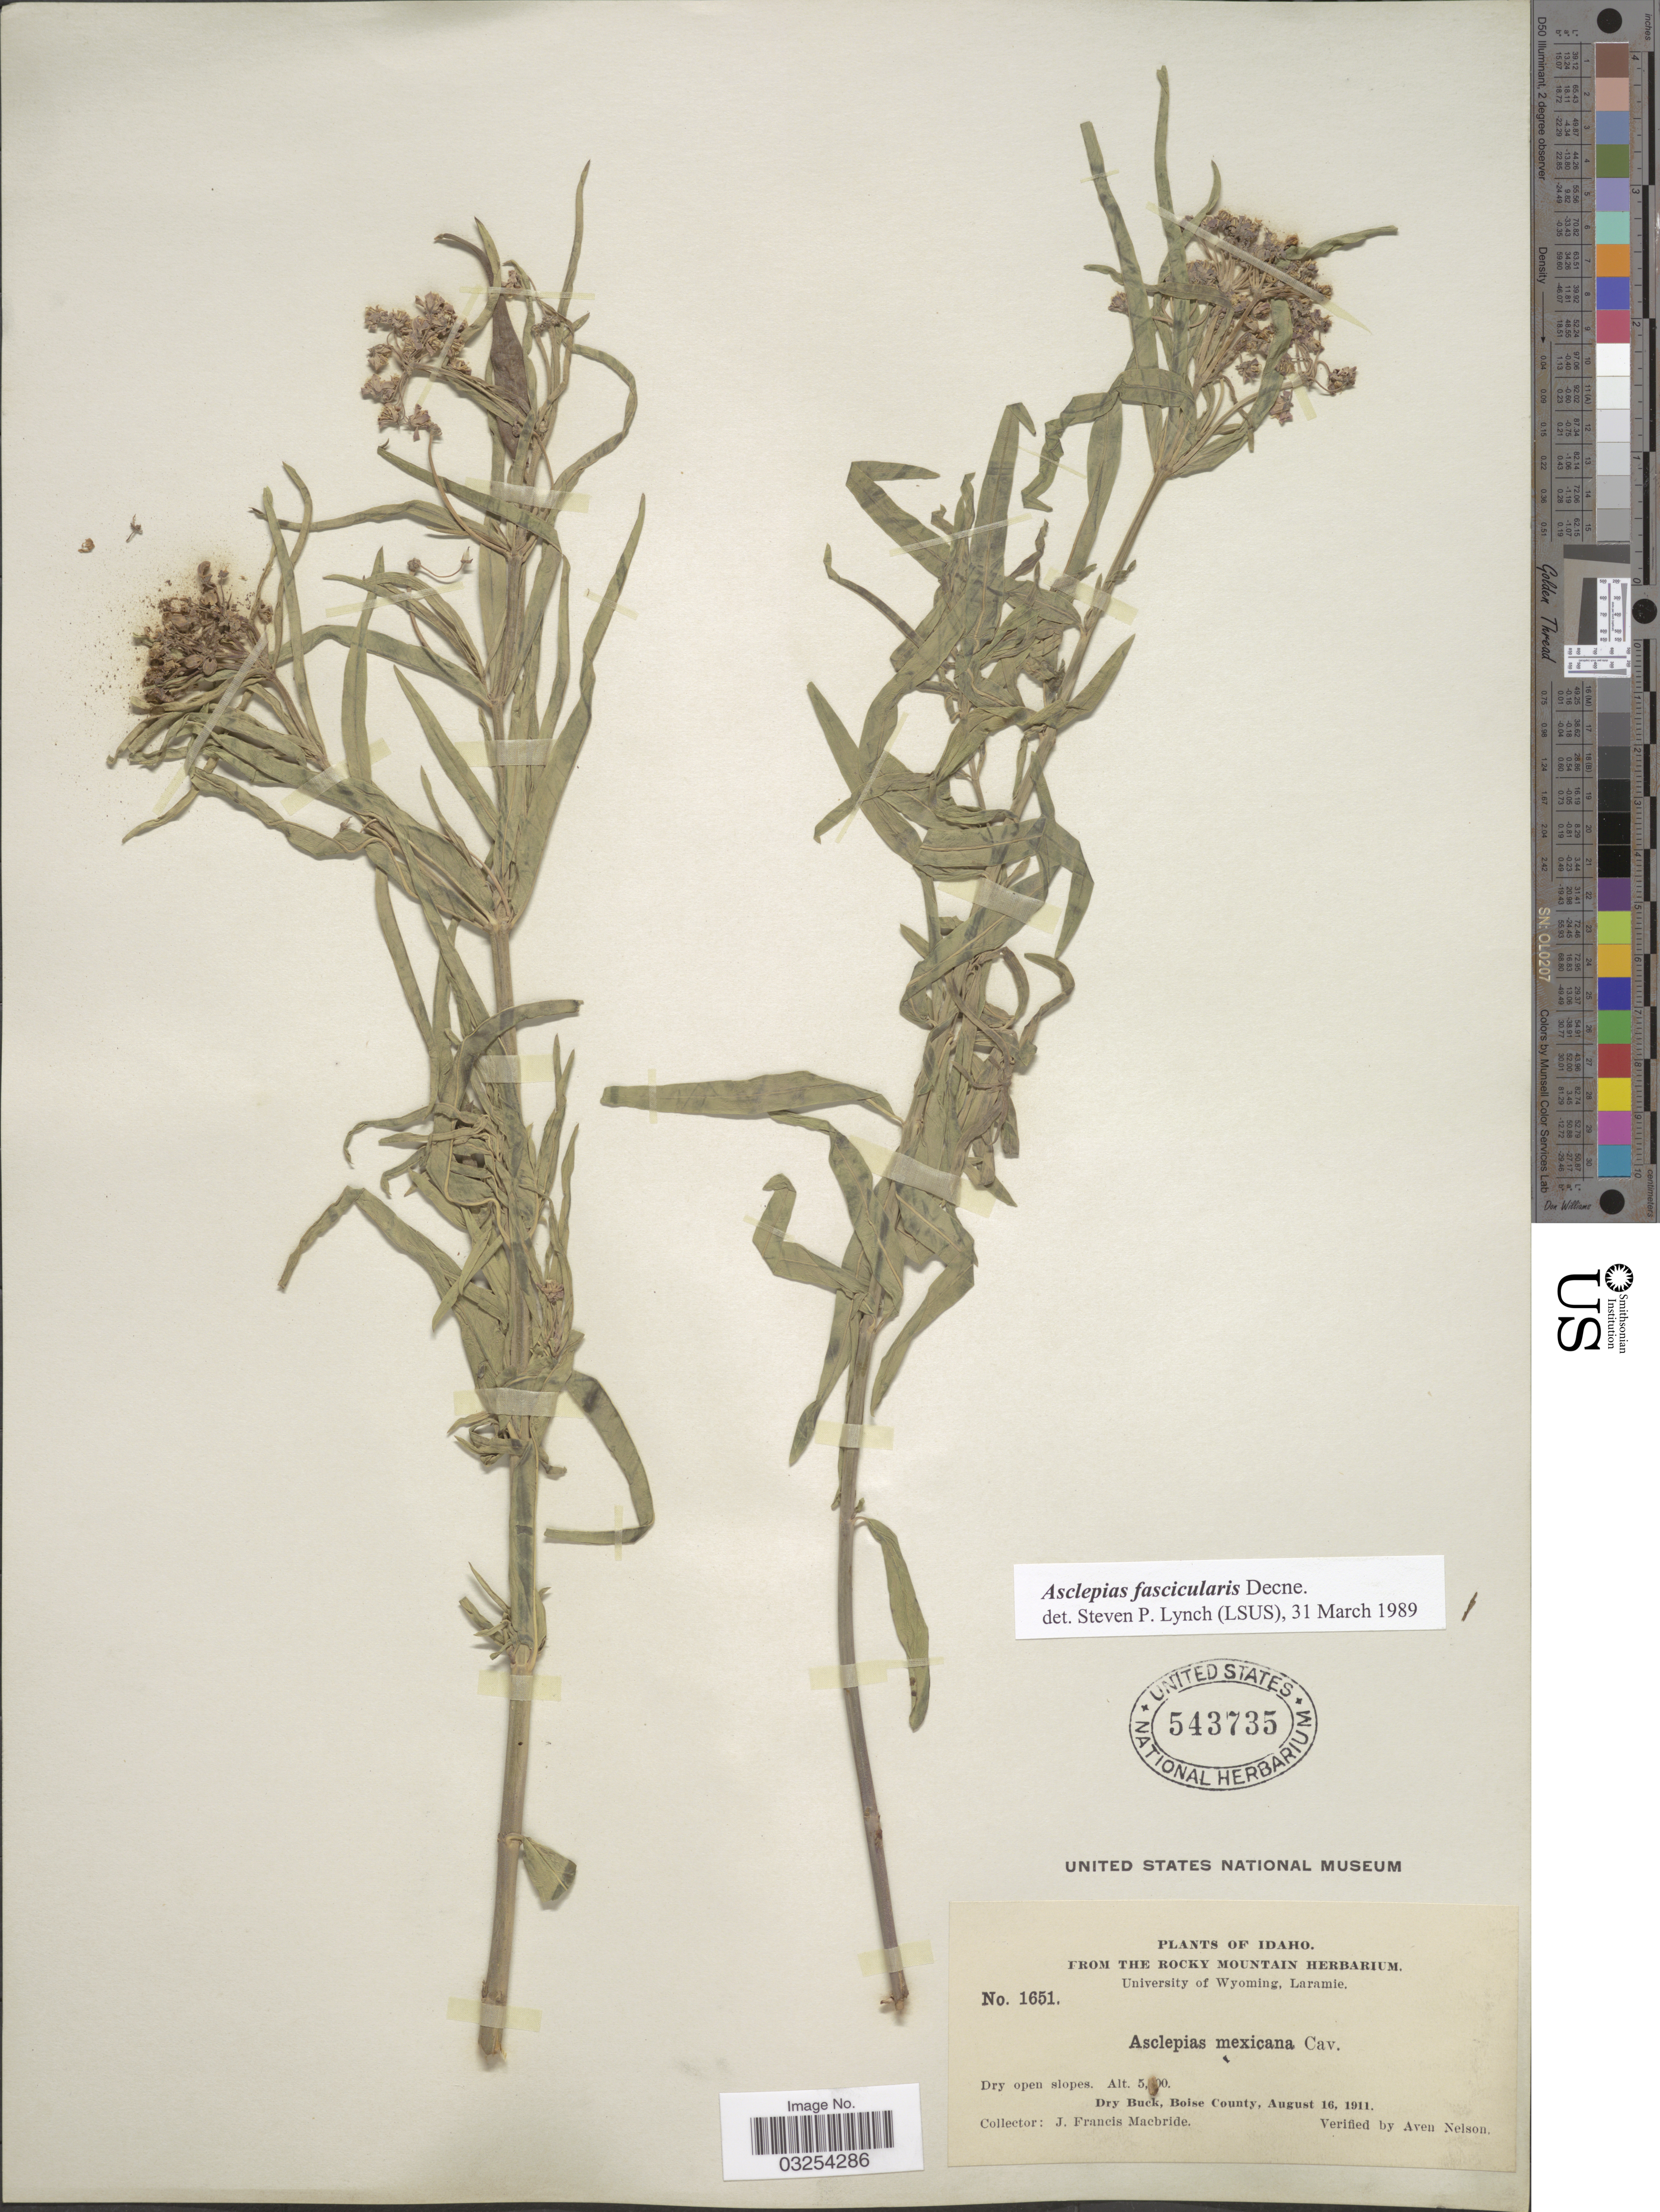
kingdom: Plantae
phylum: Tracheophyta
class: Magnoliopsida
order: Gentianales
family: Apocynaceae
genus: Asclepias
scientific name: Asclepias fascicularis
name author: Decne.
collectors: J. F. Macbride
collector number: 1651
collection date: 1911-08-16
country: United States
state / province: Idaho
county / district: Boise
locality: Dry Buck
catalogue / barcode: US 543735